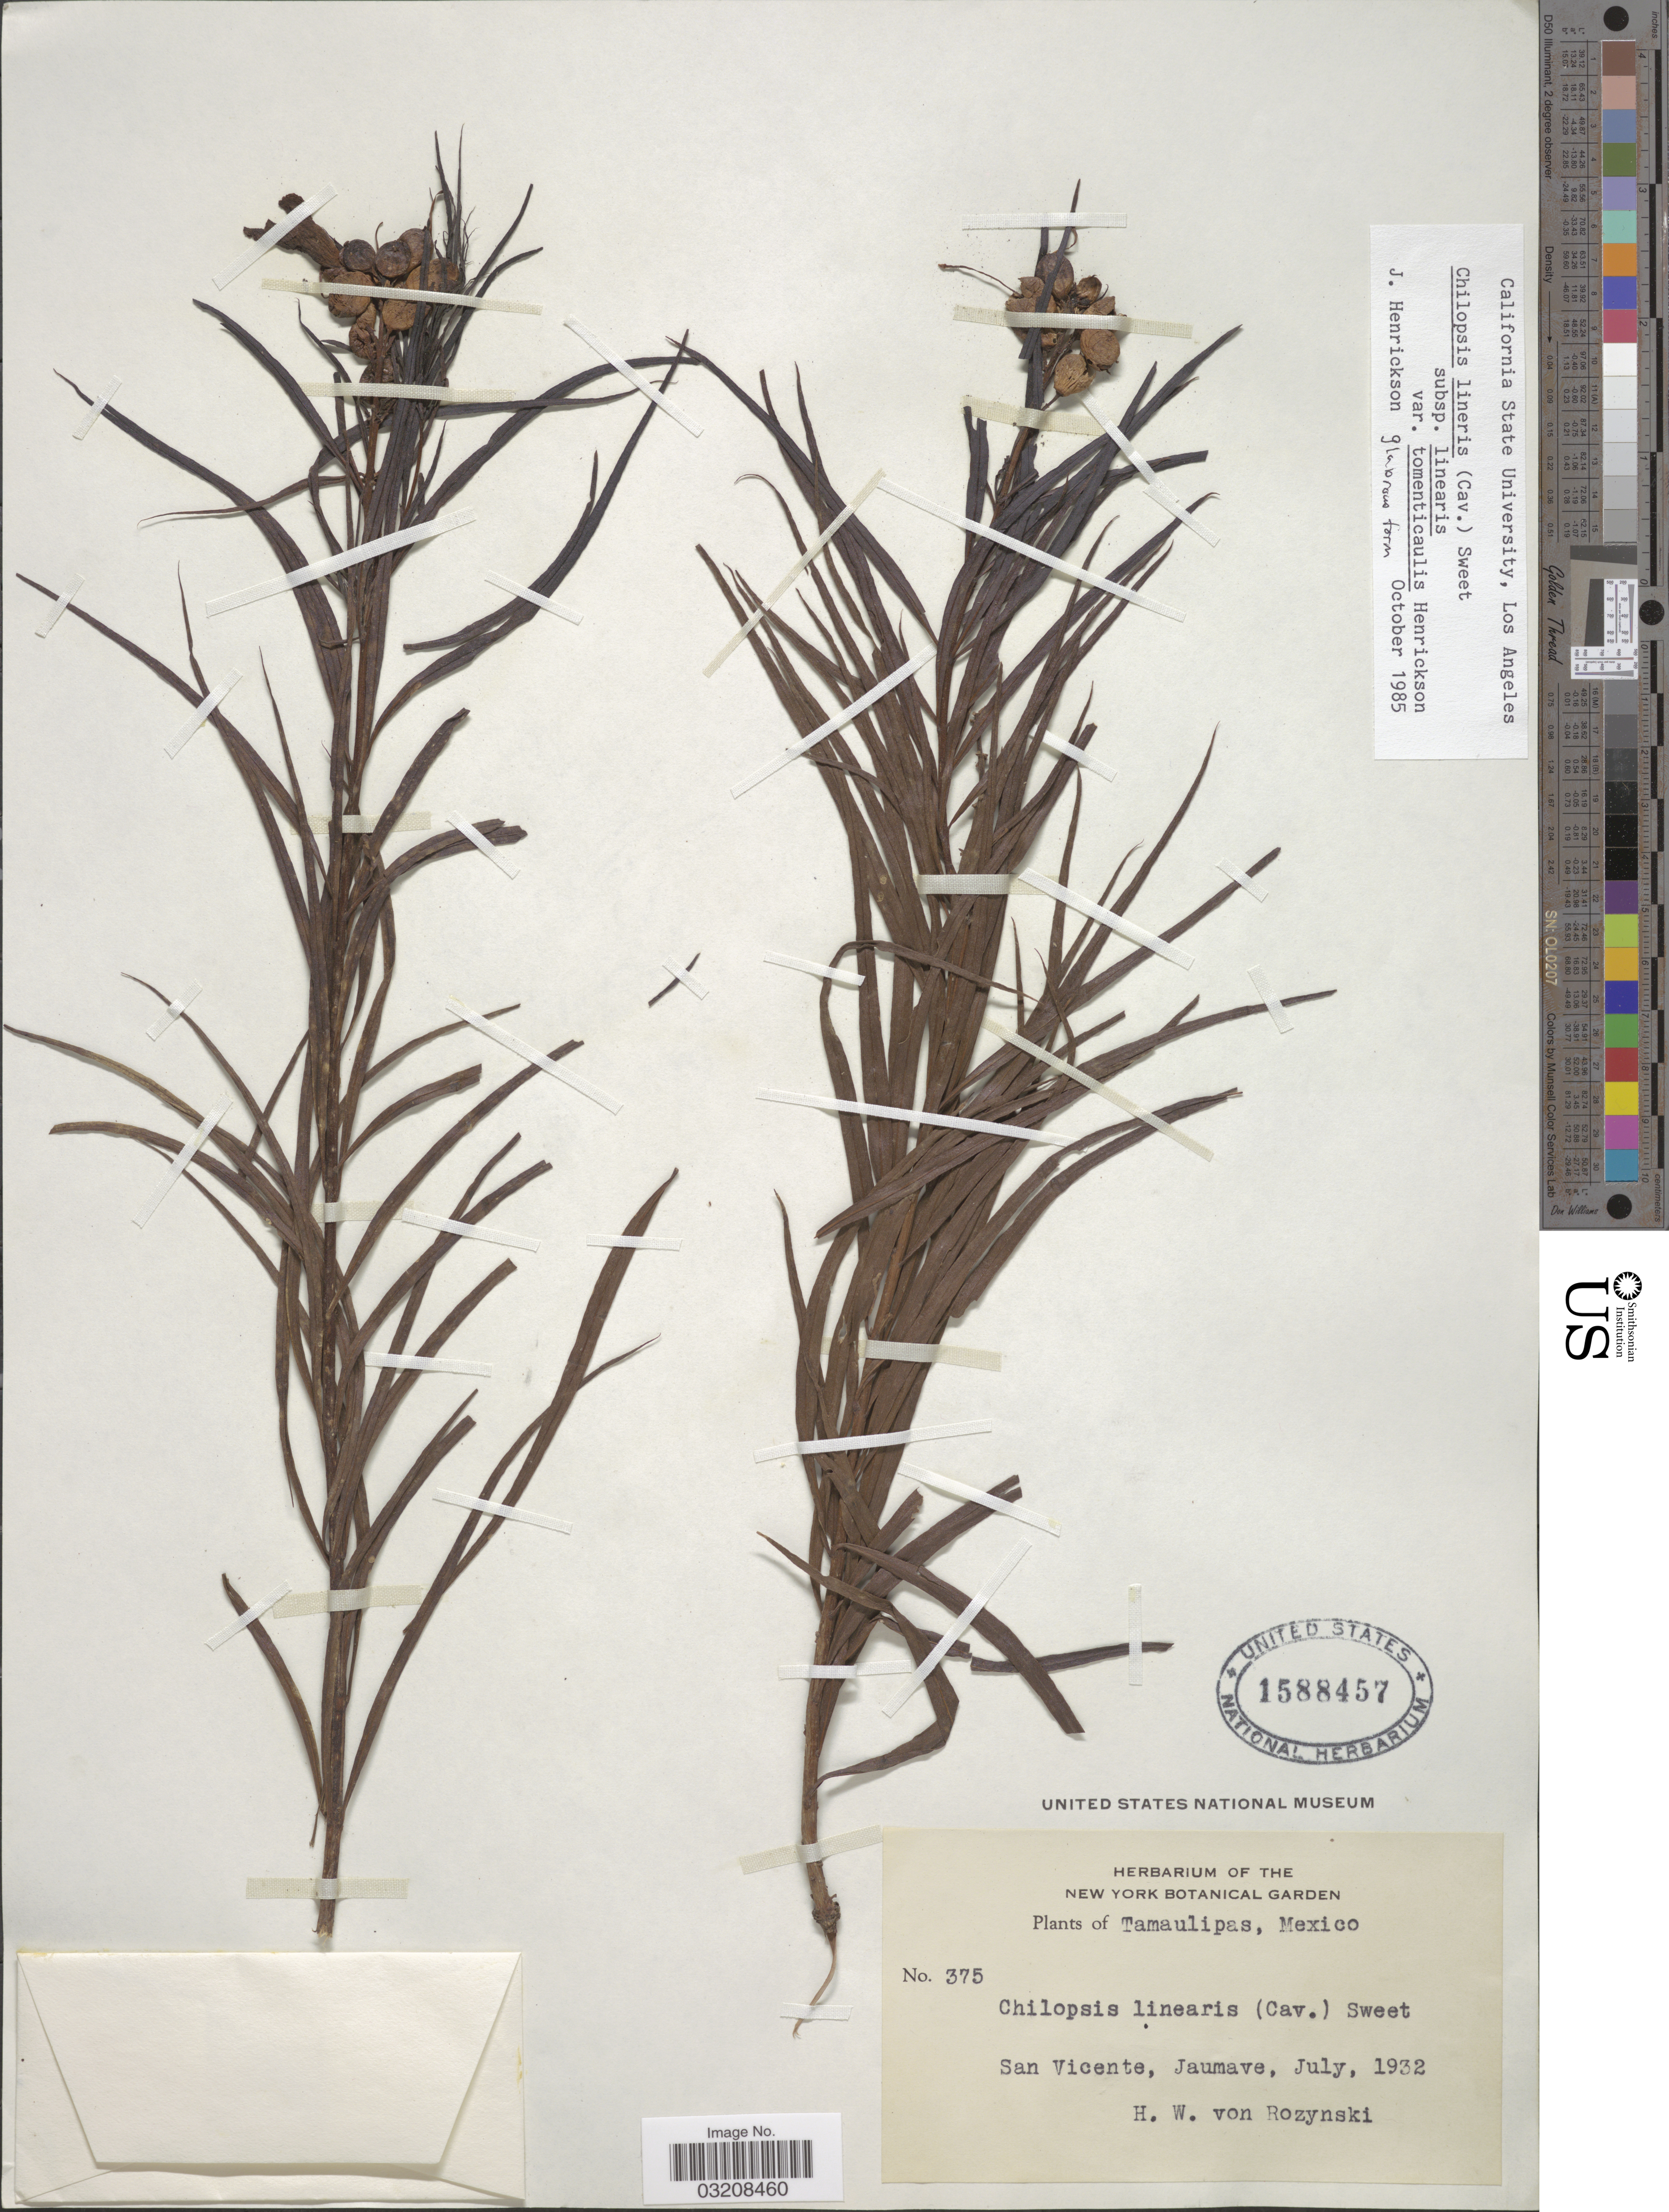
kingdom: Plantae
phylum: Tracheophyta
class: Magnoliopsida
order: Lamiales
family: Bignoniaceae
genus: Chilopsis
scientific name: Chilopsis linearis var. tomenticaulis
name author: Henrickson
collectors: Rozynski, H. W. von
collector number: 375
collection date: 1932-07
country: Mexico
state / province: Tamaulipas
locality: San Vicente, Jaumave.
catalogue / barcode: US 1588457